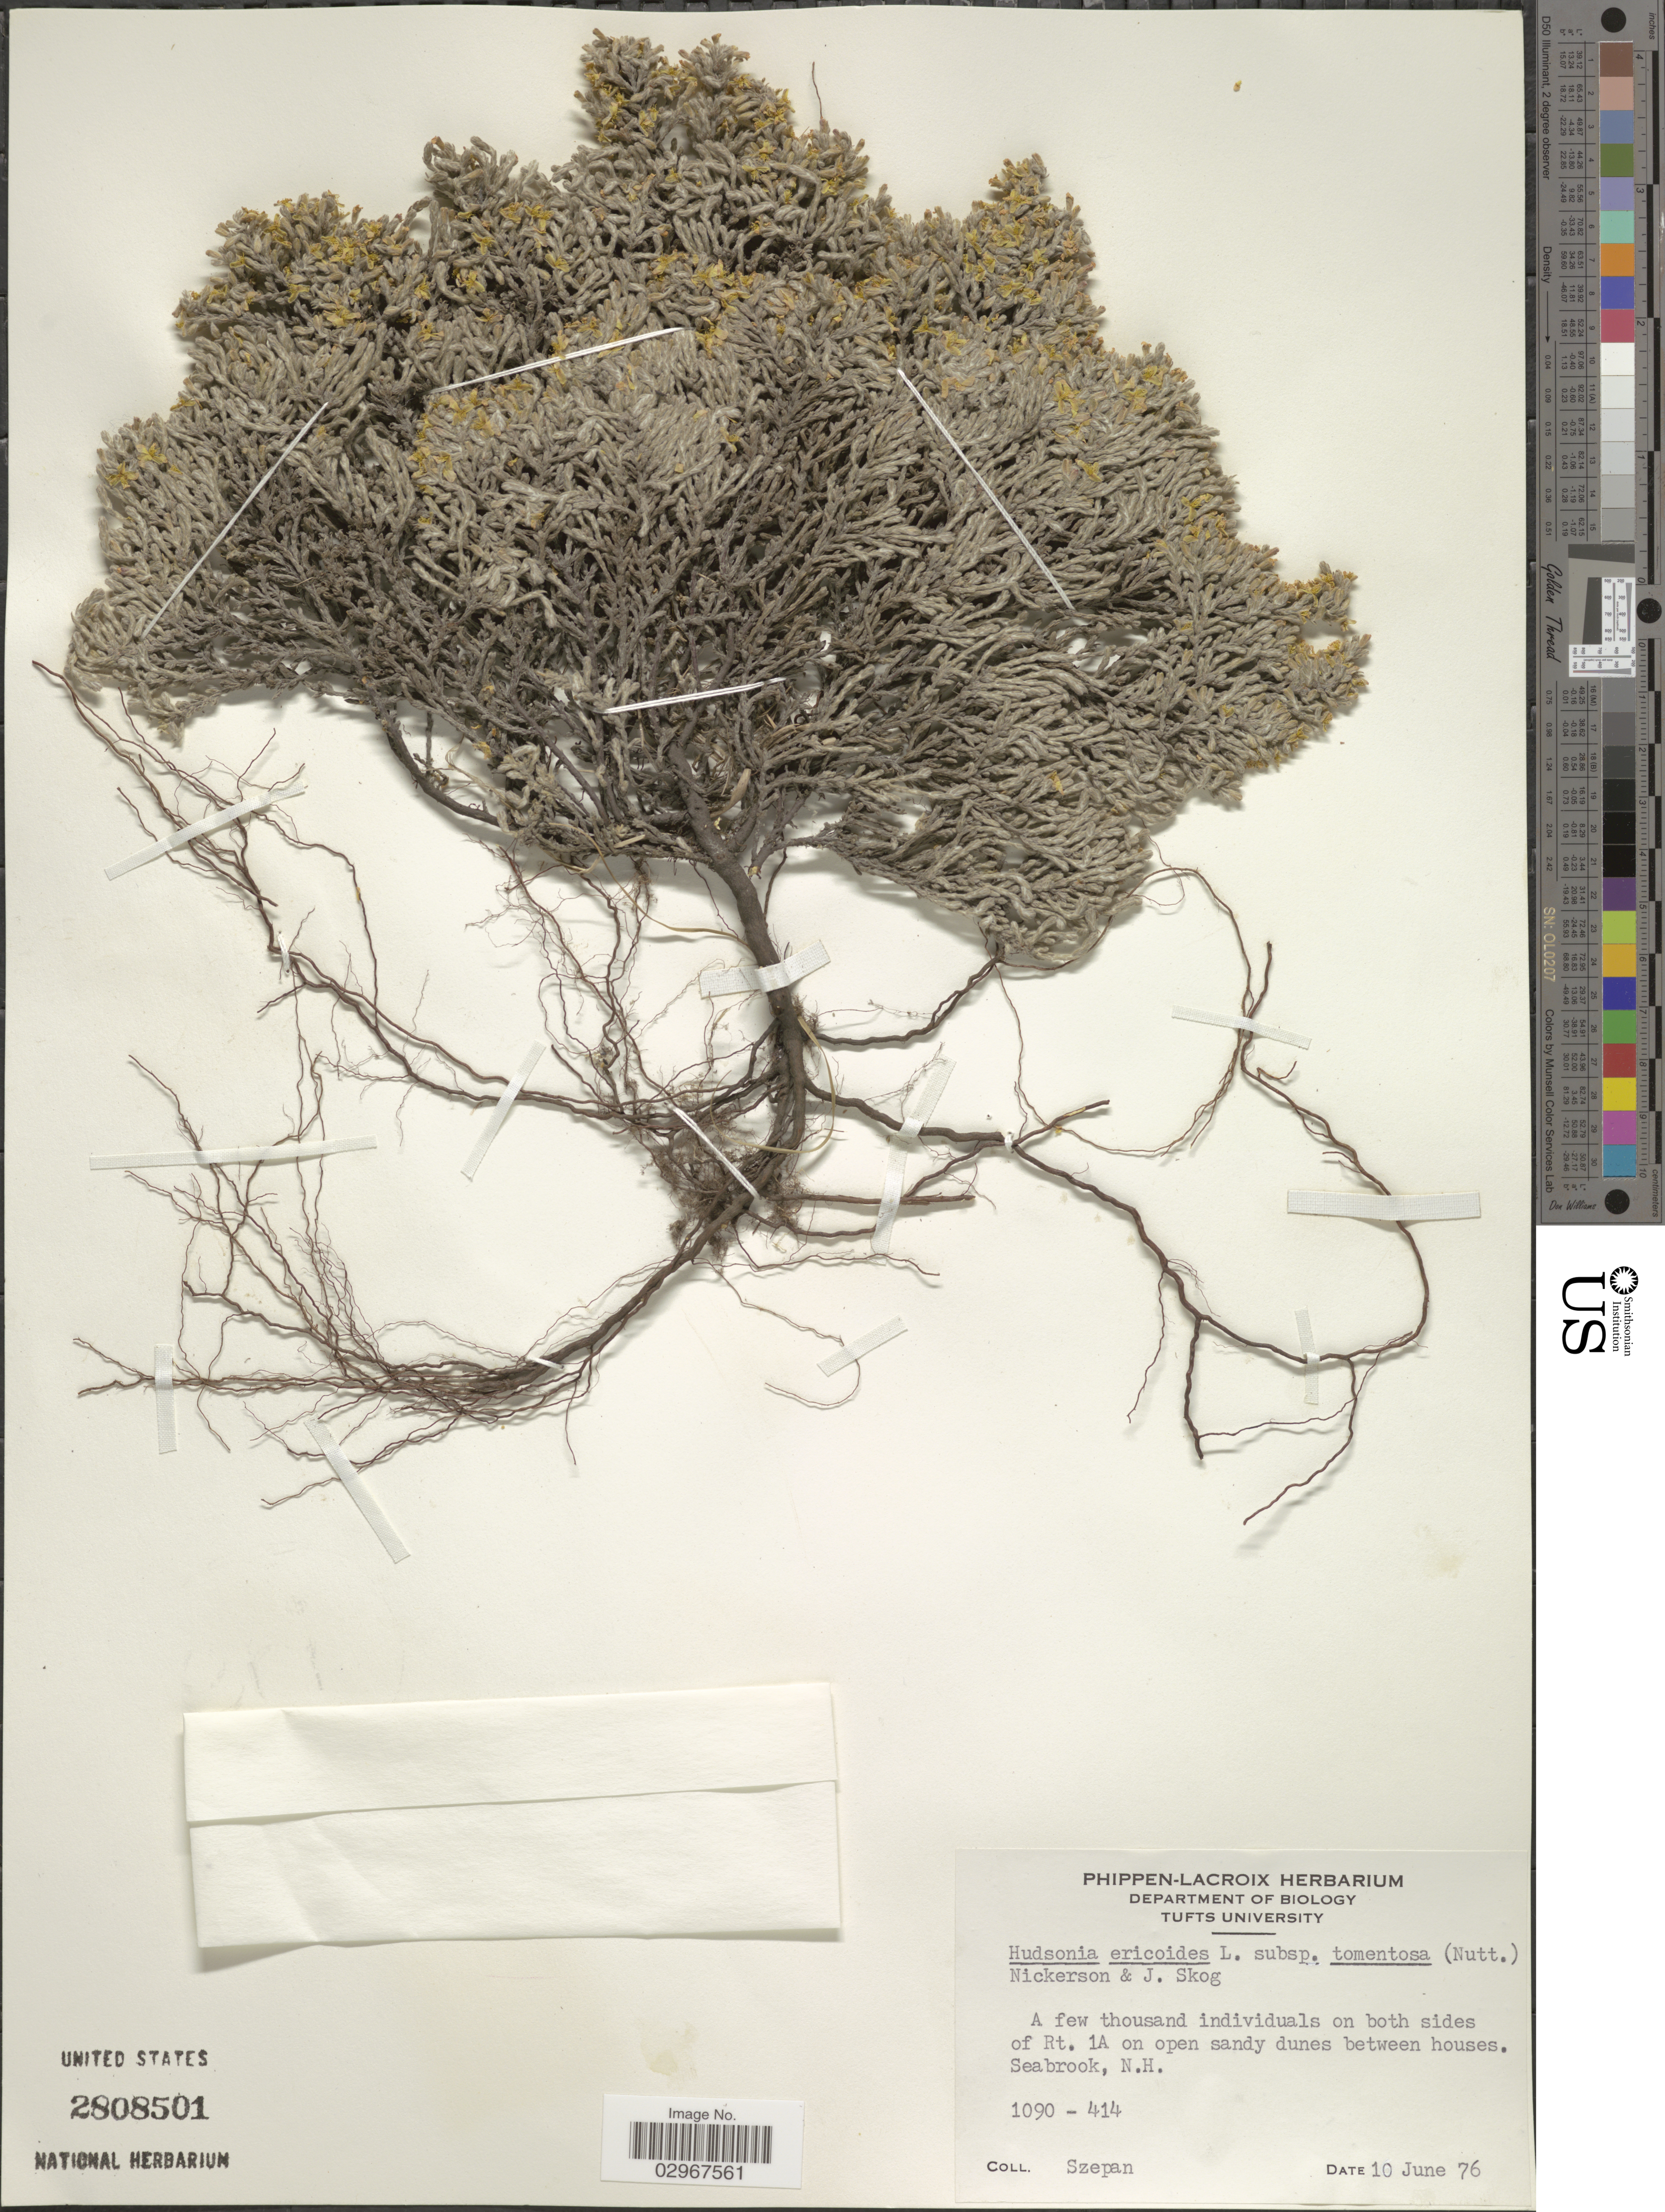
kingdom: Plantae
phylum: Tracheophyta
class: Magnoliopsida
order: Malvales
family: Cistaceae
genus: Hudsonia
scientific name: Hudsonia tomentosa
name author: Nutt.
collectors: Szepan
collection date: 1976-06-10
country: United States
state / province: New Hampshire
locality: On both sides of Rt. 1A on open sandy dunes between houses. Seabrook, N.H.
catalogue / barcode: US 2808501